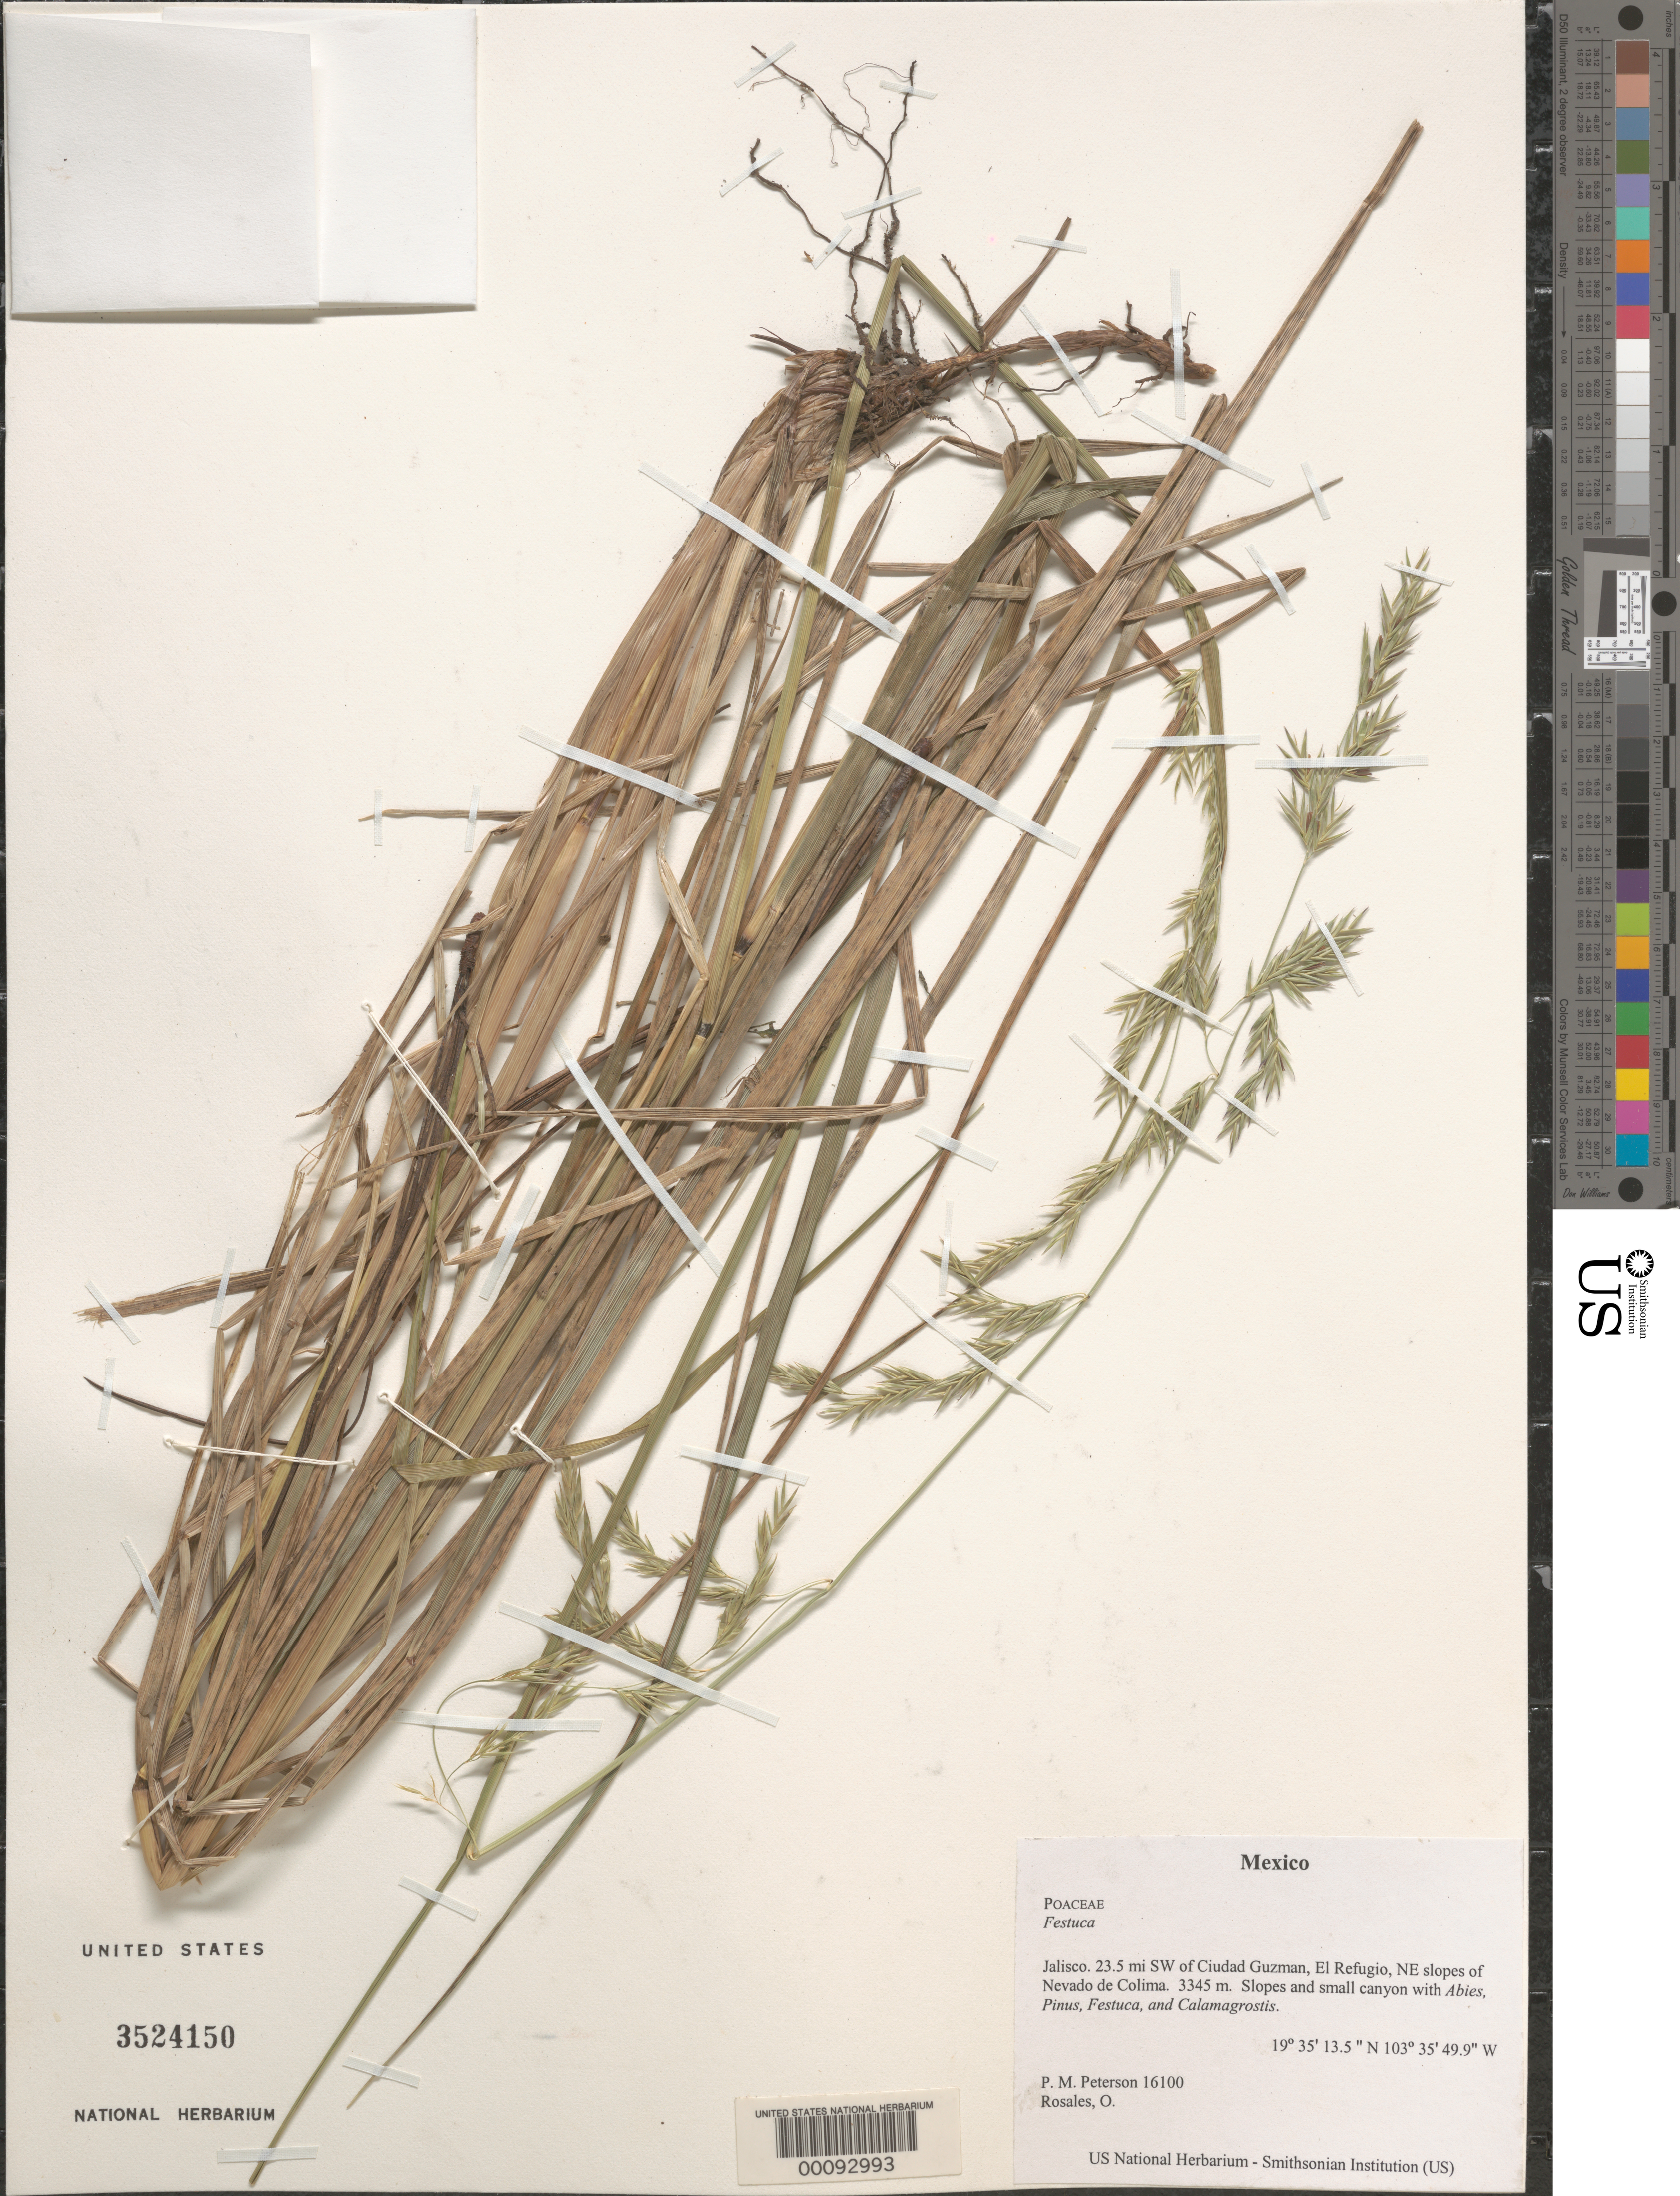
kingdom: Plantae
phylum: Tracheophyta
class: Liliopsida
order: Poales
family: Poaceae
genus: Festuca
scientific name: Festuca sp.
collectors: P. M. Peterson & O. Rosales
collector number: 16100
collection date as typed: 06 Oct 2001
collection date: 2001-10-06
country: Mexico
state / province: Jalisco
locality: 23.5 mi SW of Ciudad Guzman, El Refugio, NE slopes of Nevado de Colima.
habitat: Slopes and small canyon with ~Abies, Pinus, Festuca, and Calamagrostis~.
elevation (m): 3345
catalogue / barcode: US 3524150